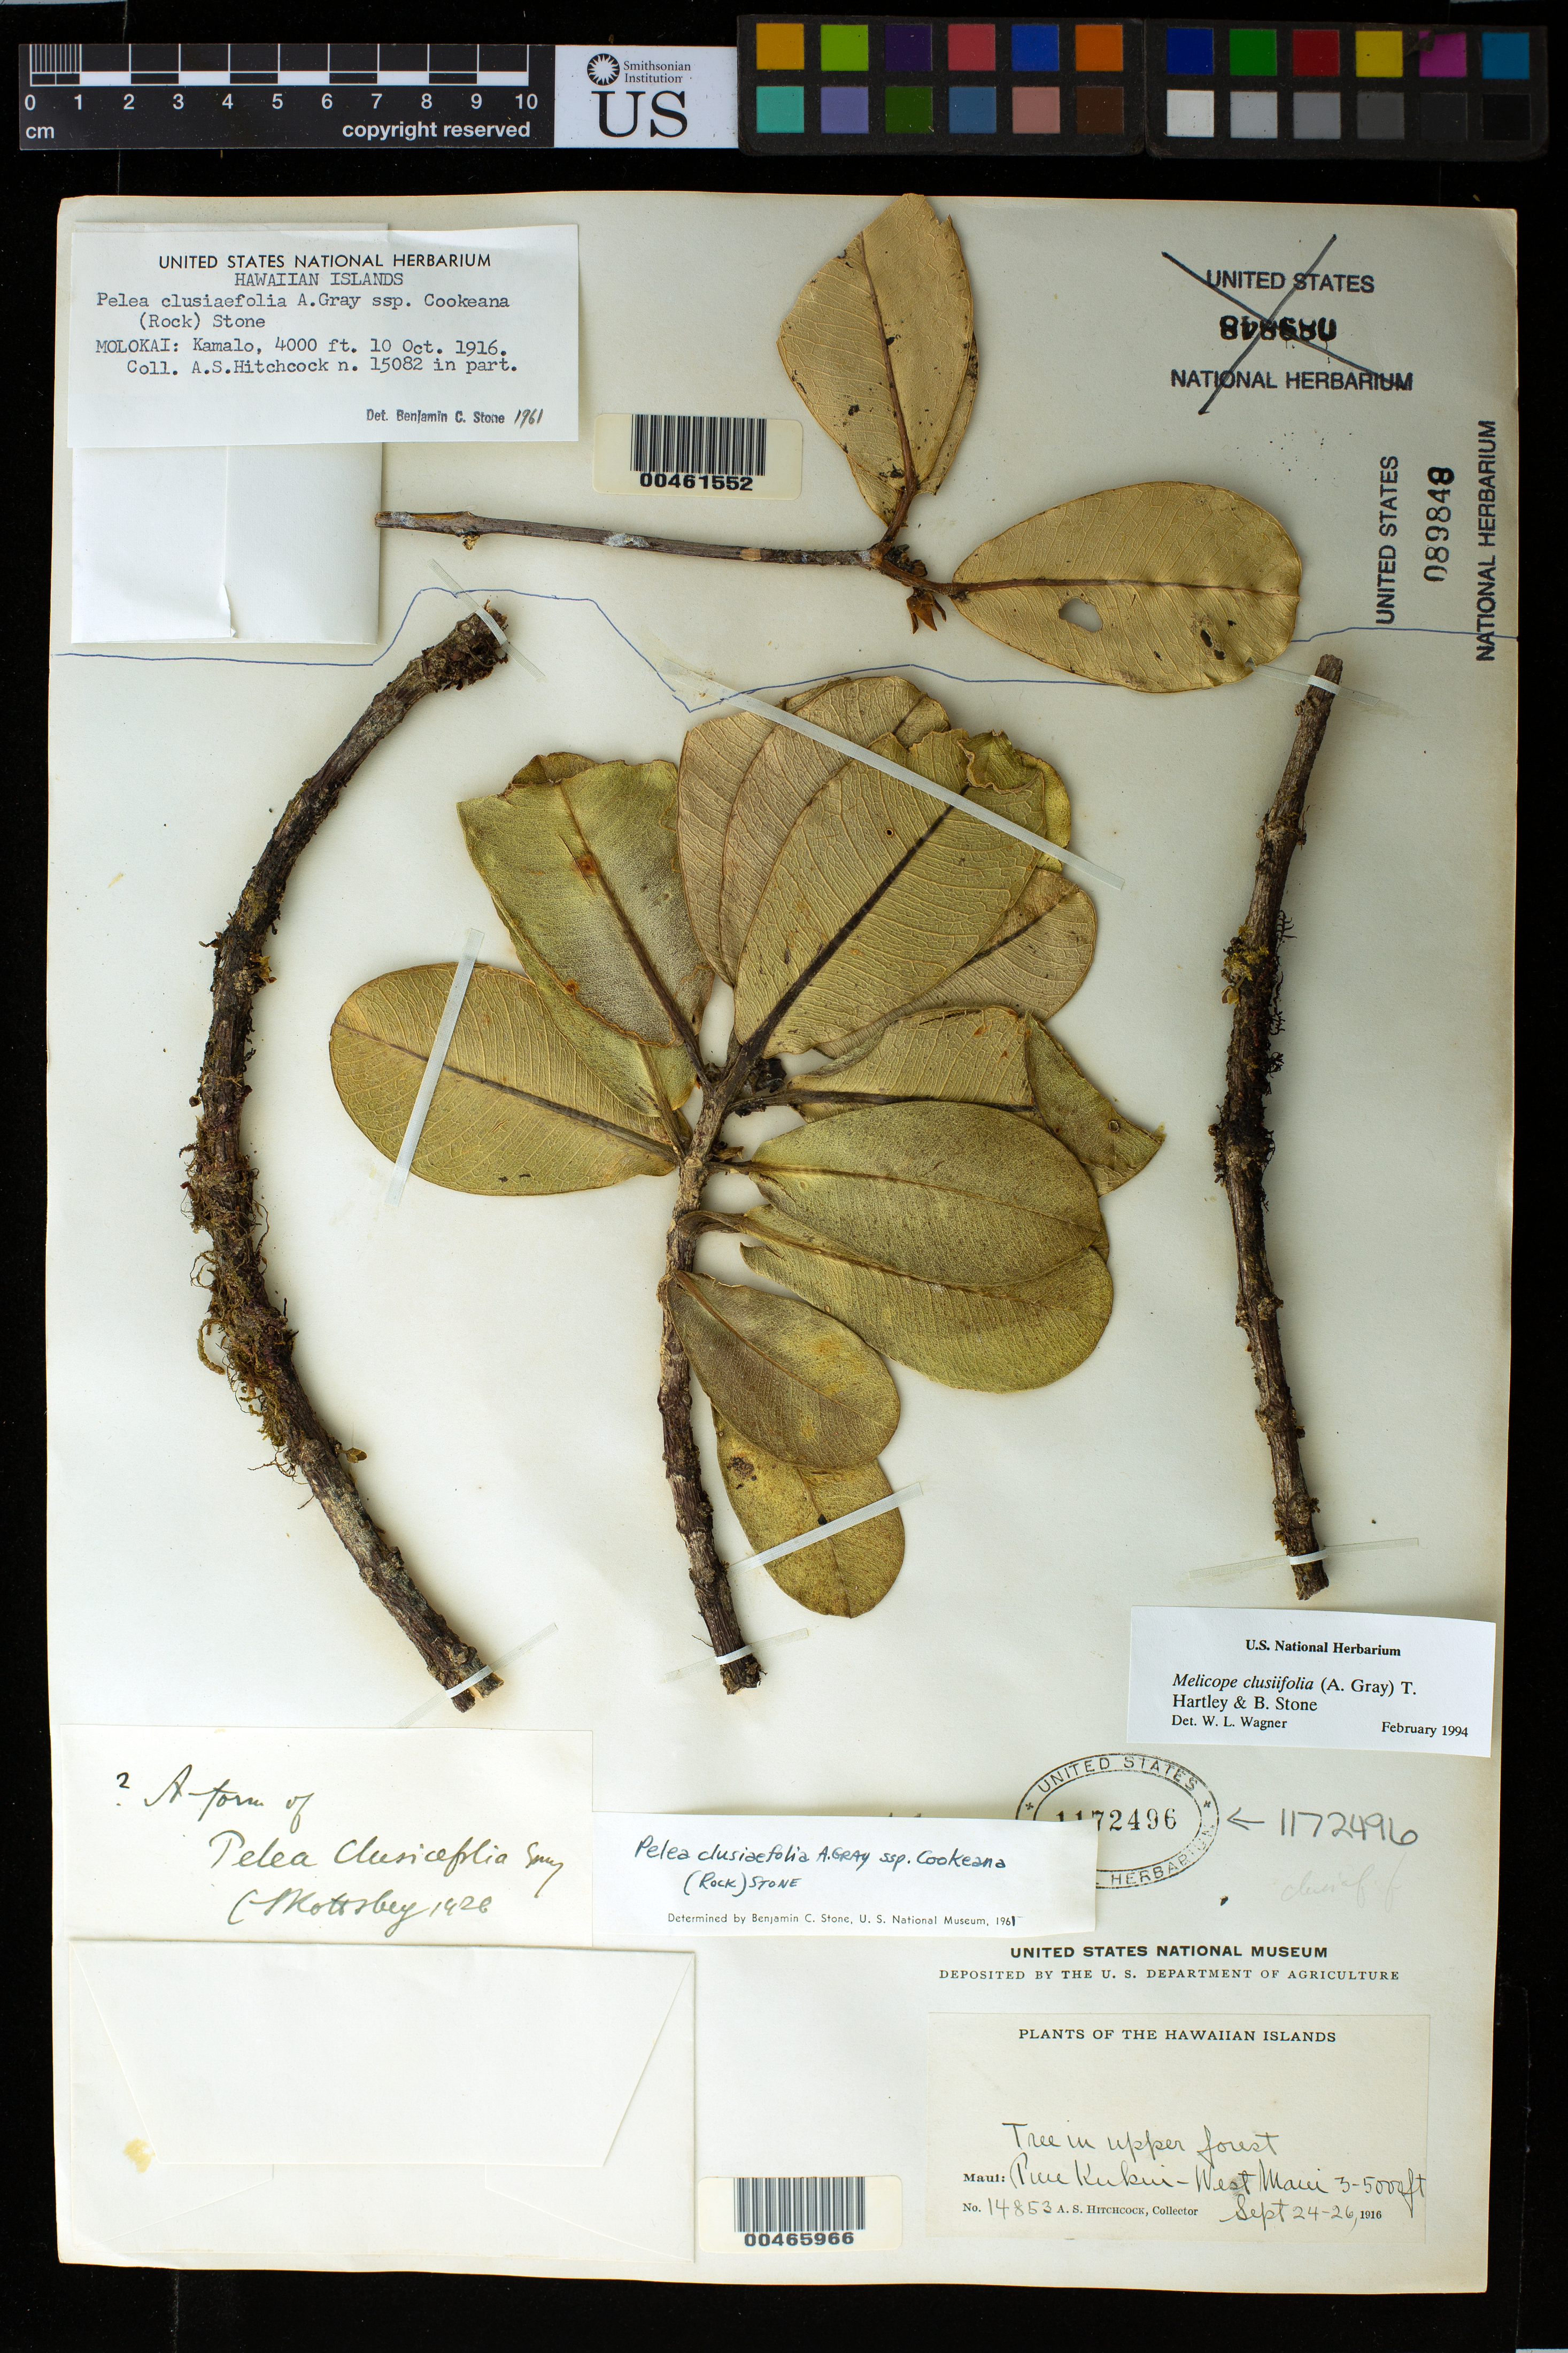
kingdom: Plantae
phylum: Tracheophyta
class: Magnoliopsida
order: Sapindales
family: Rutaceae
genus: Melicope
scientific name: Melicope clusiifolia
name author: (A. Gray) T.G. Hartley & B.C. Stone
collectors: A. S. Hitchcock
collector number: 15082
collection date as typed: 10 Oct 1916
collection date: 1916-10-10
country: United States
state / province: Hawaii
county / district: Maui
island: Moloka'i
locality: Kamalo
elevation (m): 1219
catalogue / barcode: US 89848